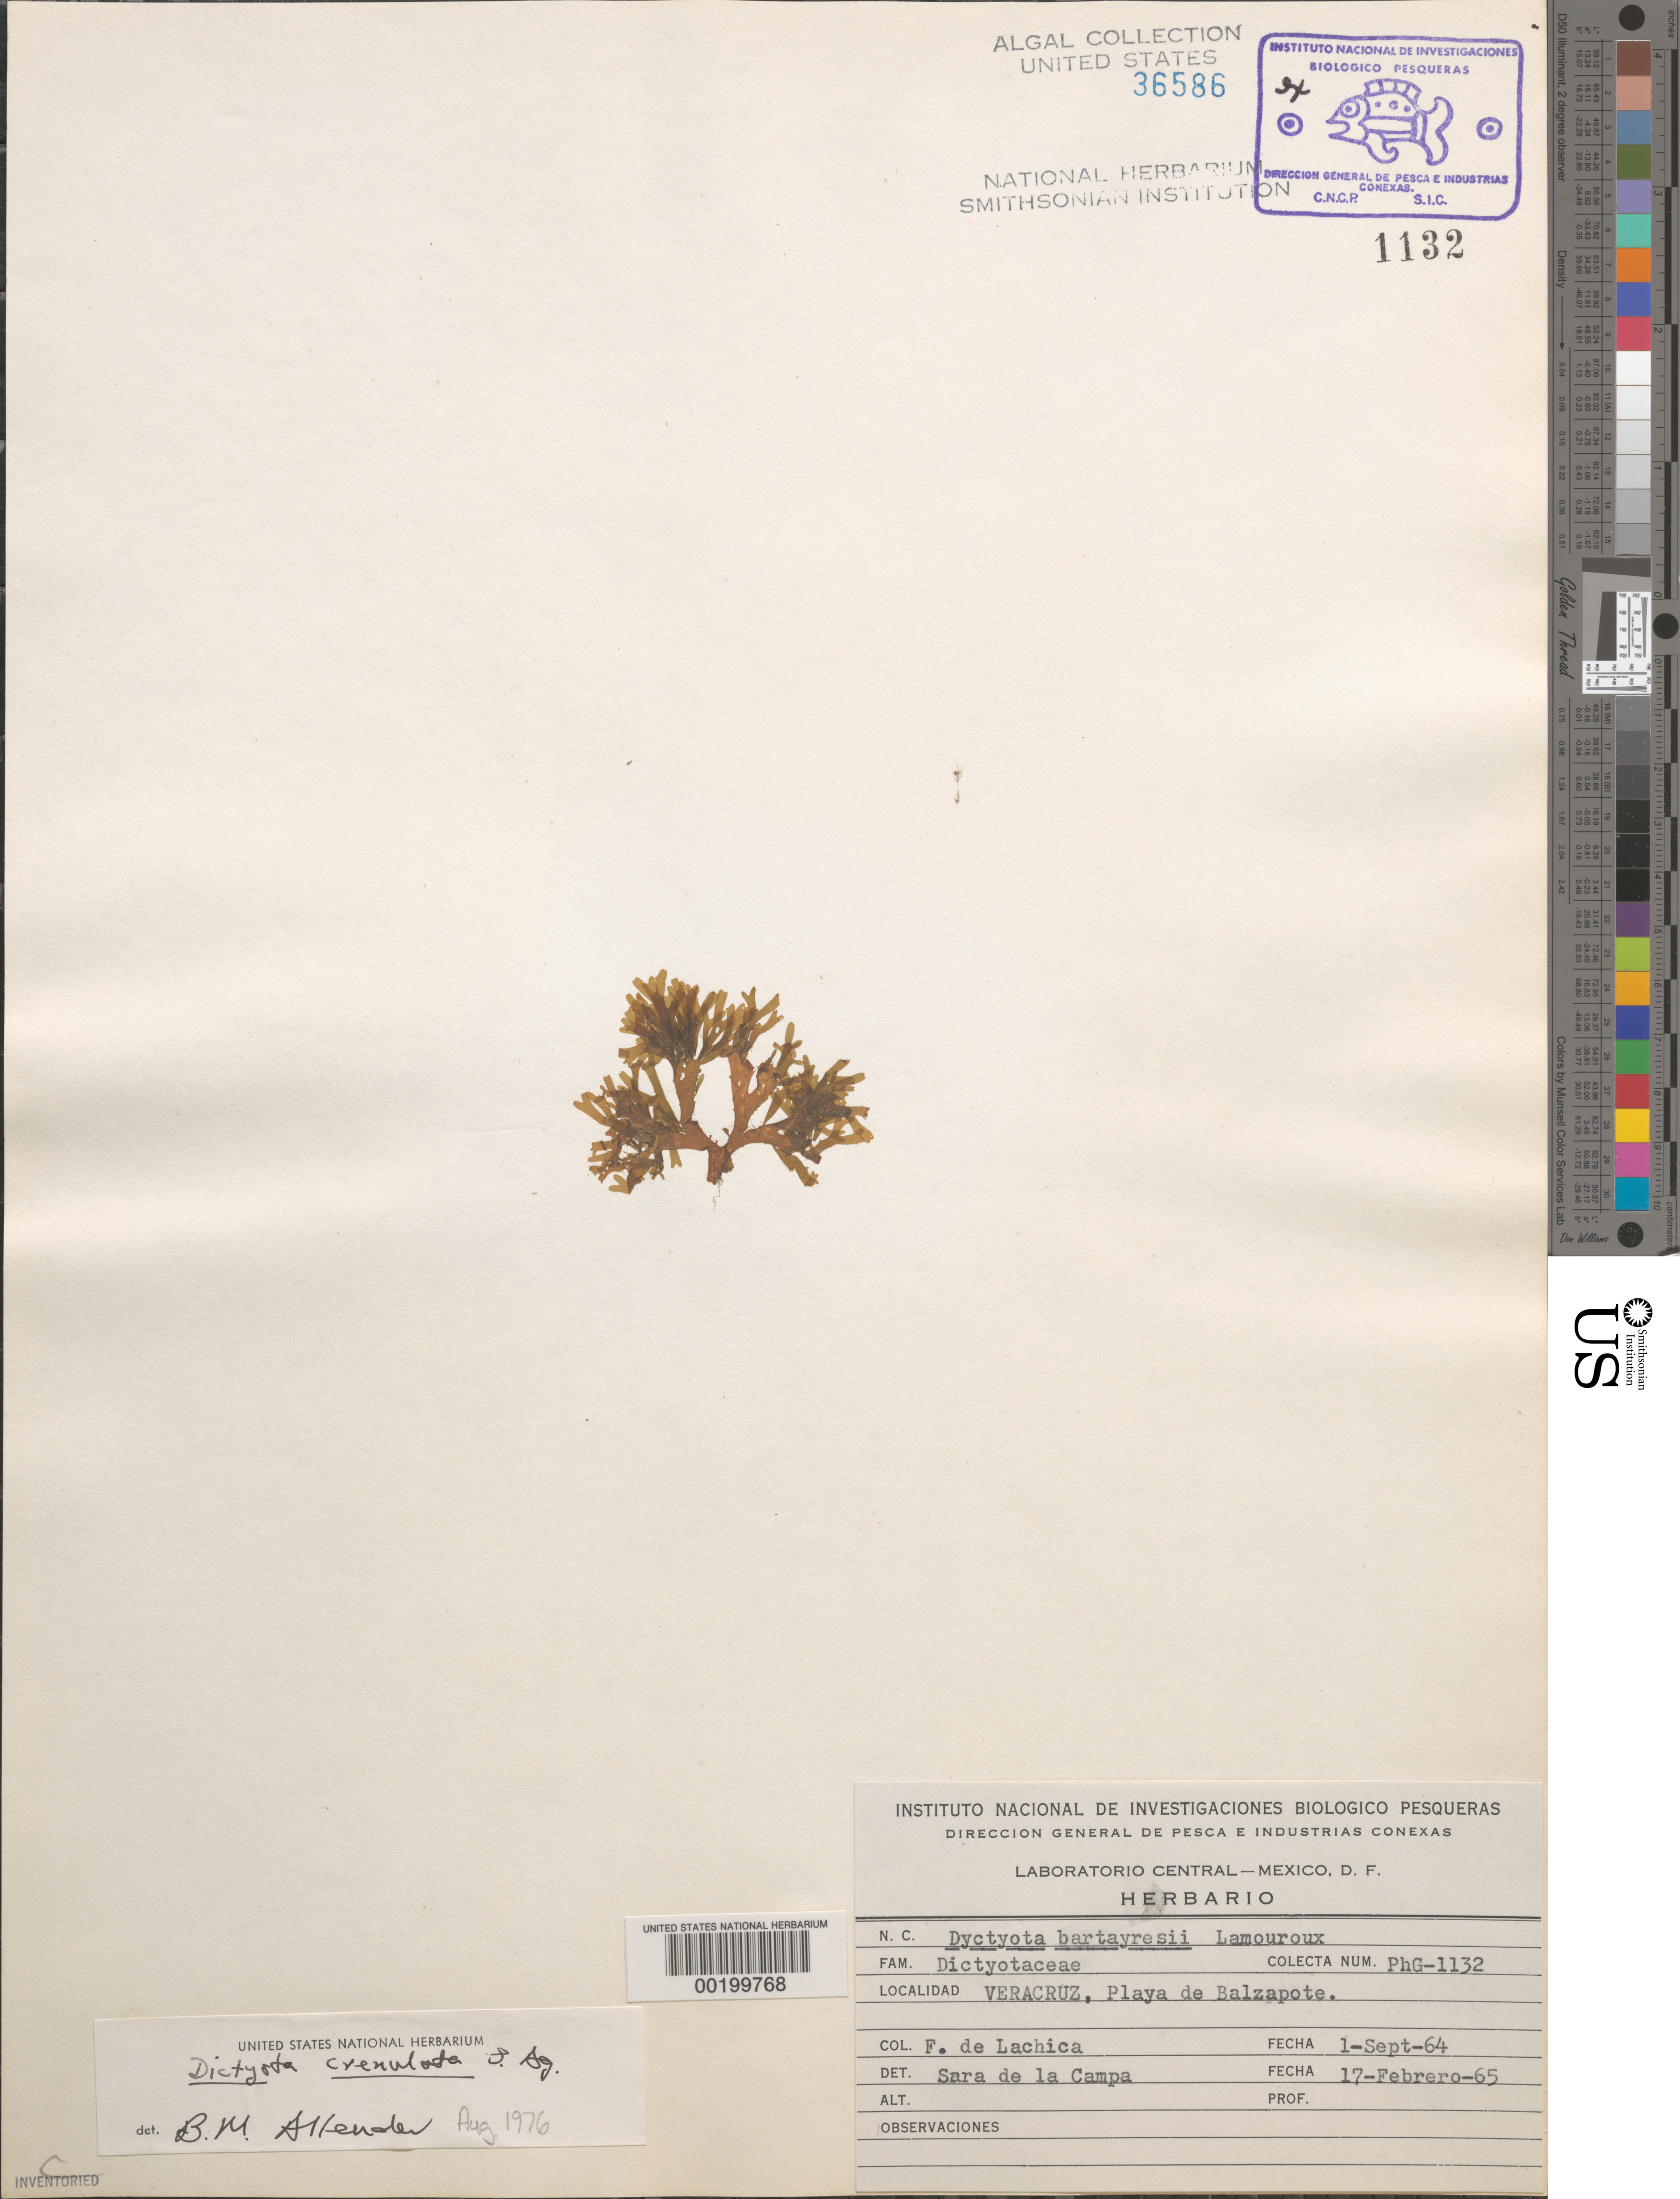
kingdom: Chromista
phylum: Ochrophyta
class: Phaeophyceae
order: Dictyotales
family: Dictyotaceae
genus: Dictyota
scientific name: Dictyota crenulata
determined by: Allender, B. M.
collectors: F. De Lachica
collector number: Phg-1132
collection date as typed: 01 Sep 1964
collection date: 1964-09-01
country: Mexico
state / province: Veracruz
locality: Playa de Balzapote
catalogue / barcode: US 36586